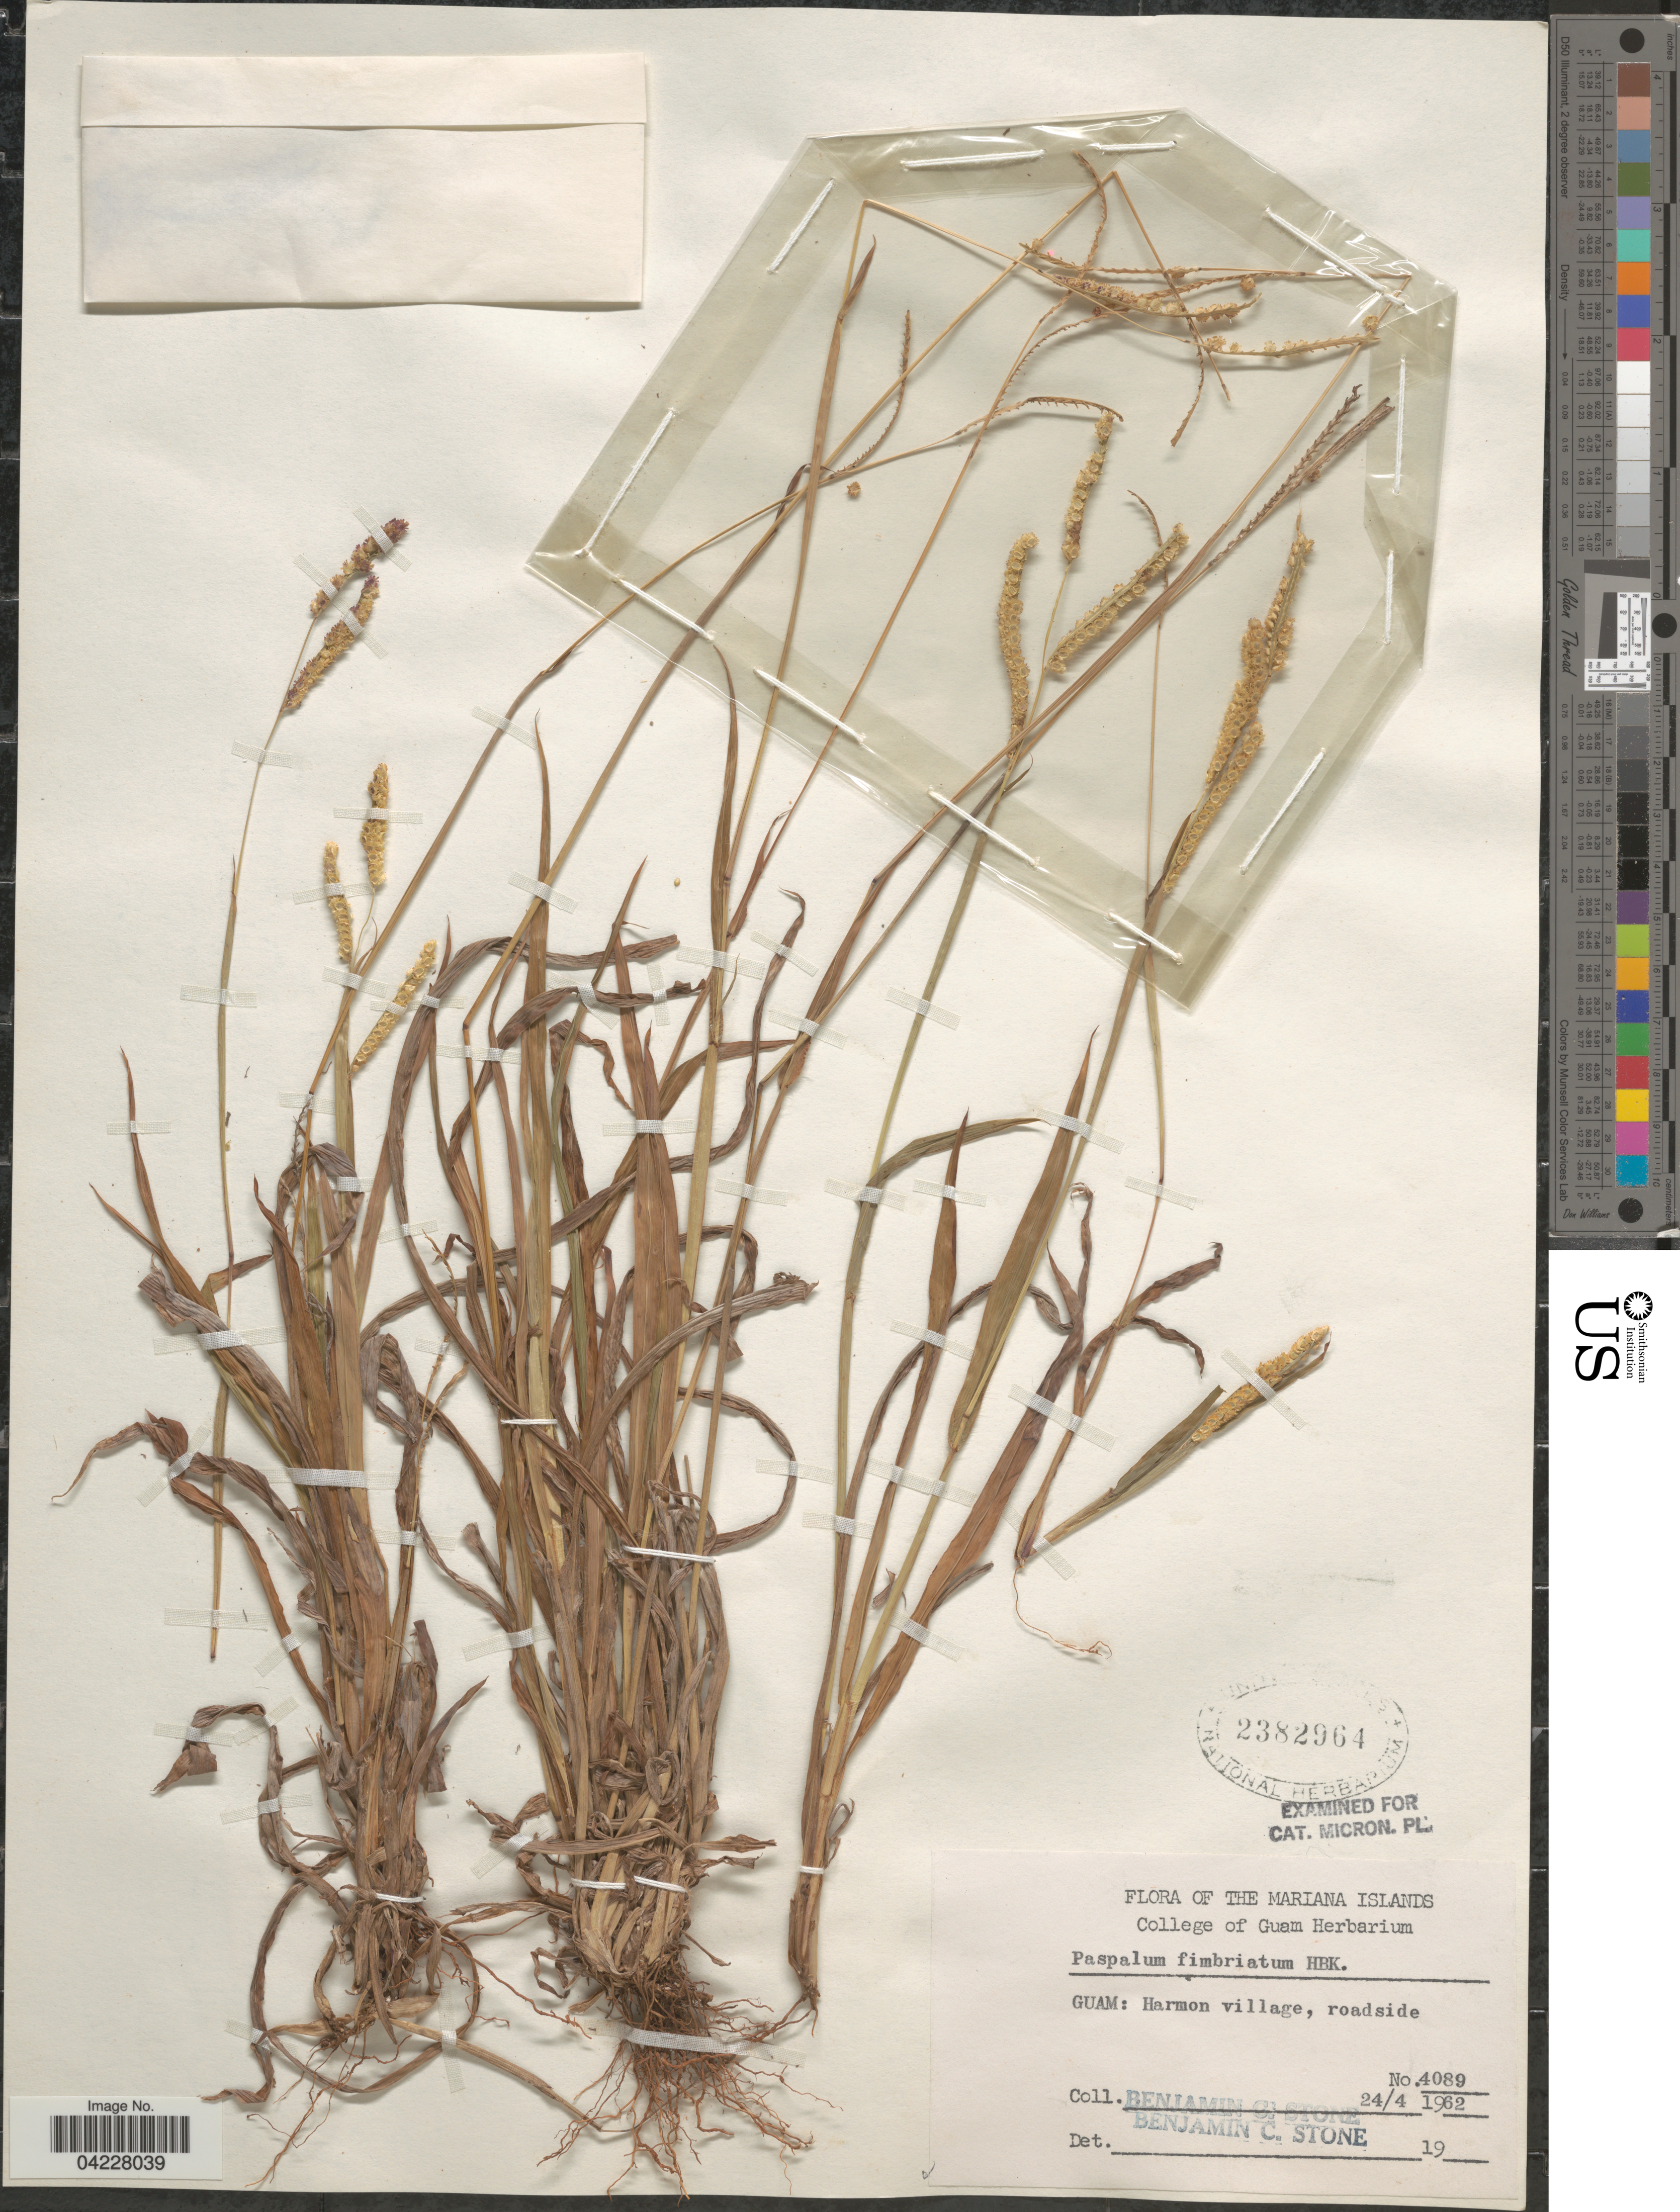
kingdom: Plantae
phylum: Tracheophyta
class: Liliopsida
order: Poales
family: Poaceae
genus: Paspalum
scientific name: Paspalum fimbriatum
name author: Kunth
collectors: B. C. Stone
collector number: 4089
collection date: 1962-04-24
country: Guam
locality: The Marianas Islands. Harmon village, roadside.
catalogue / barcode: US 2382964